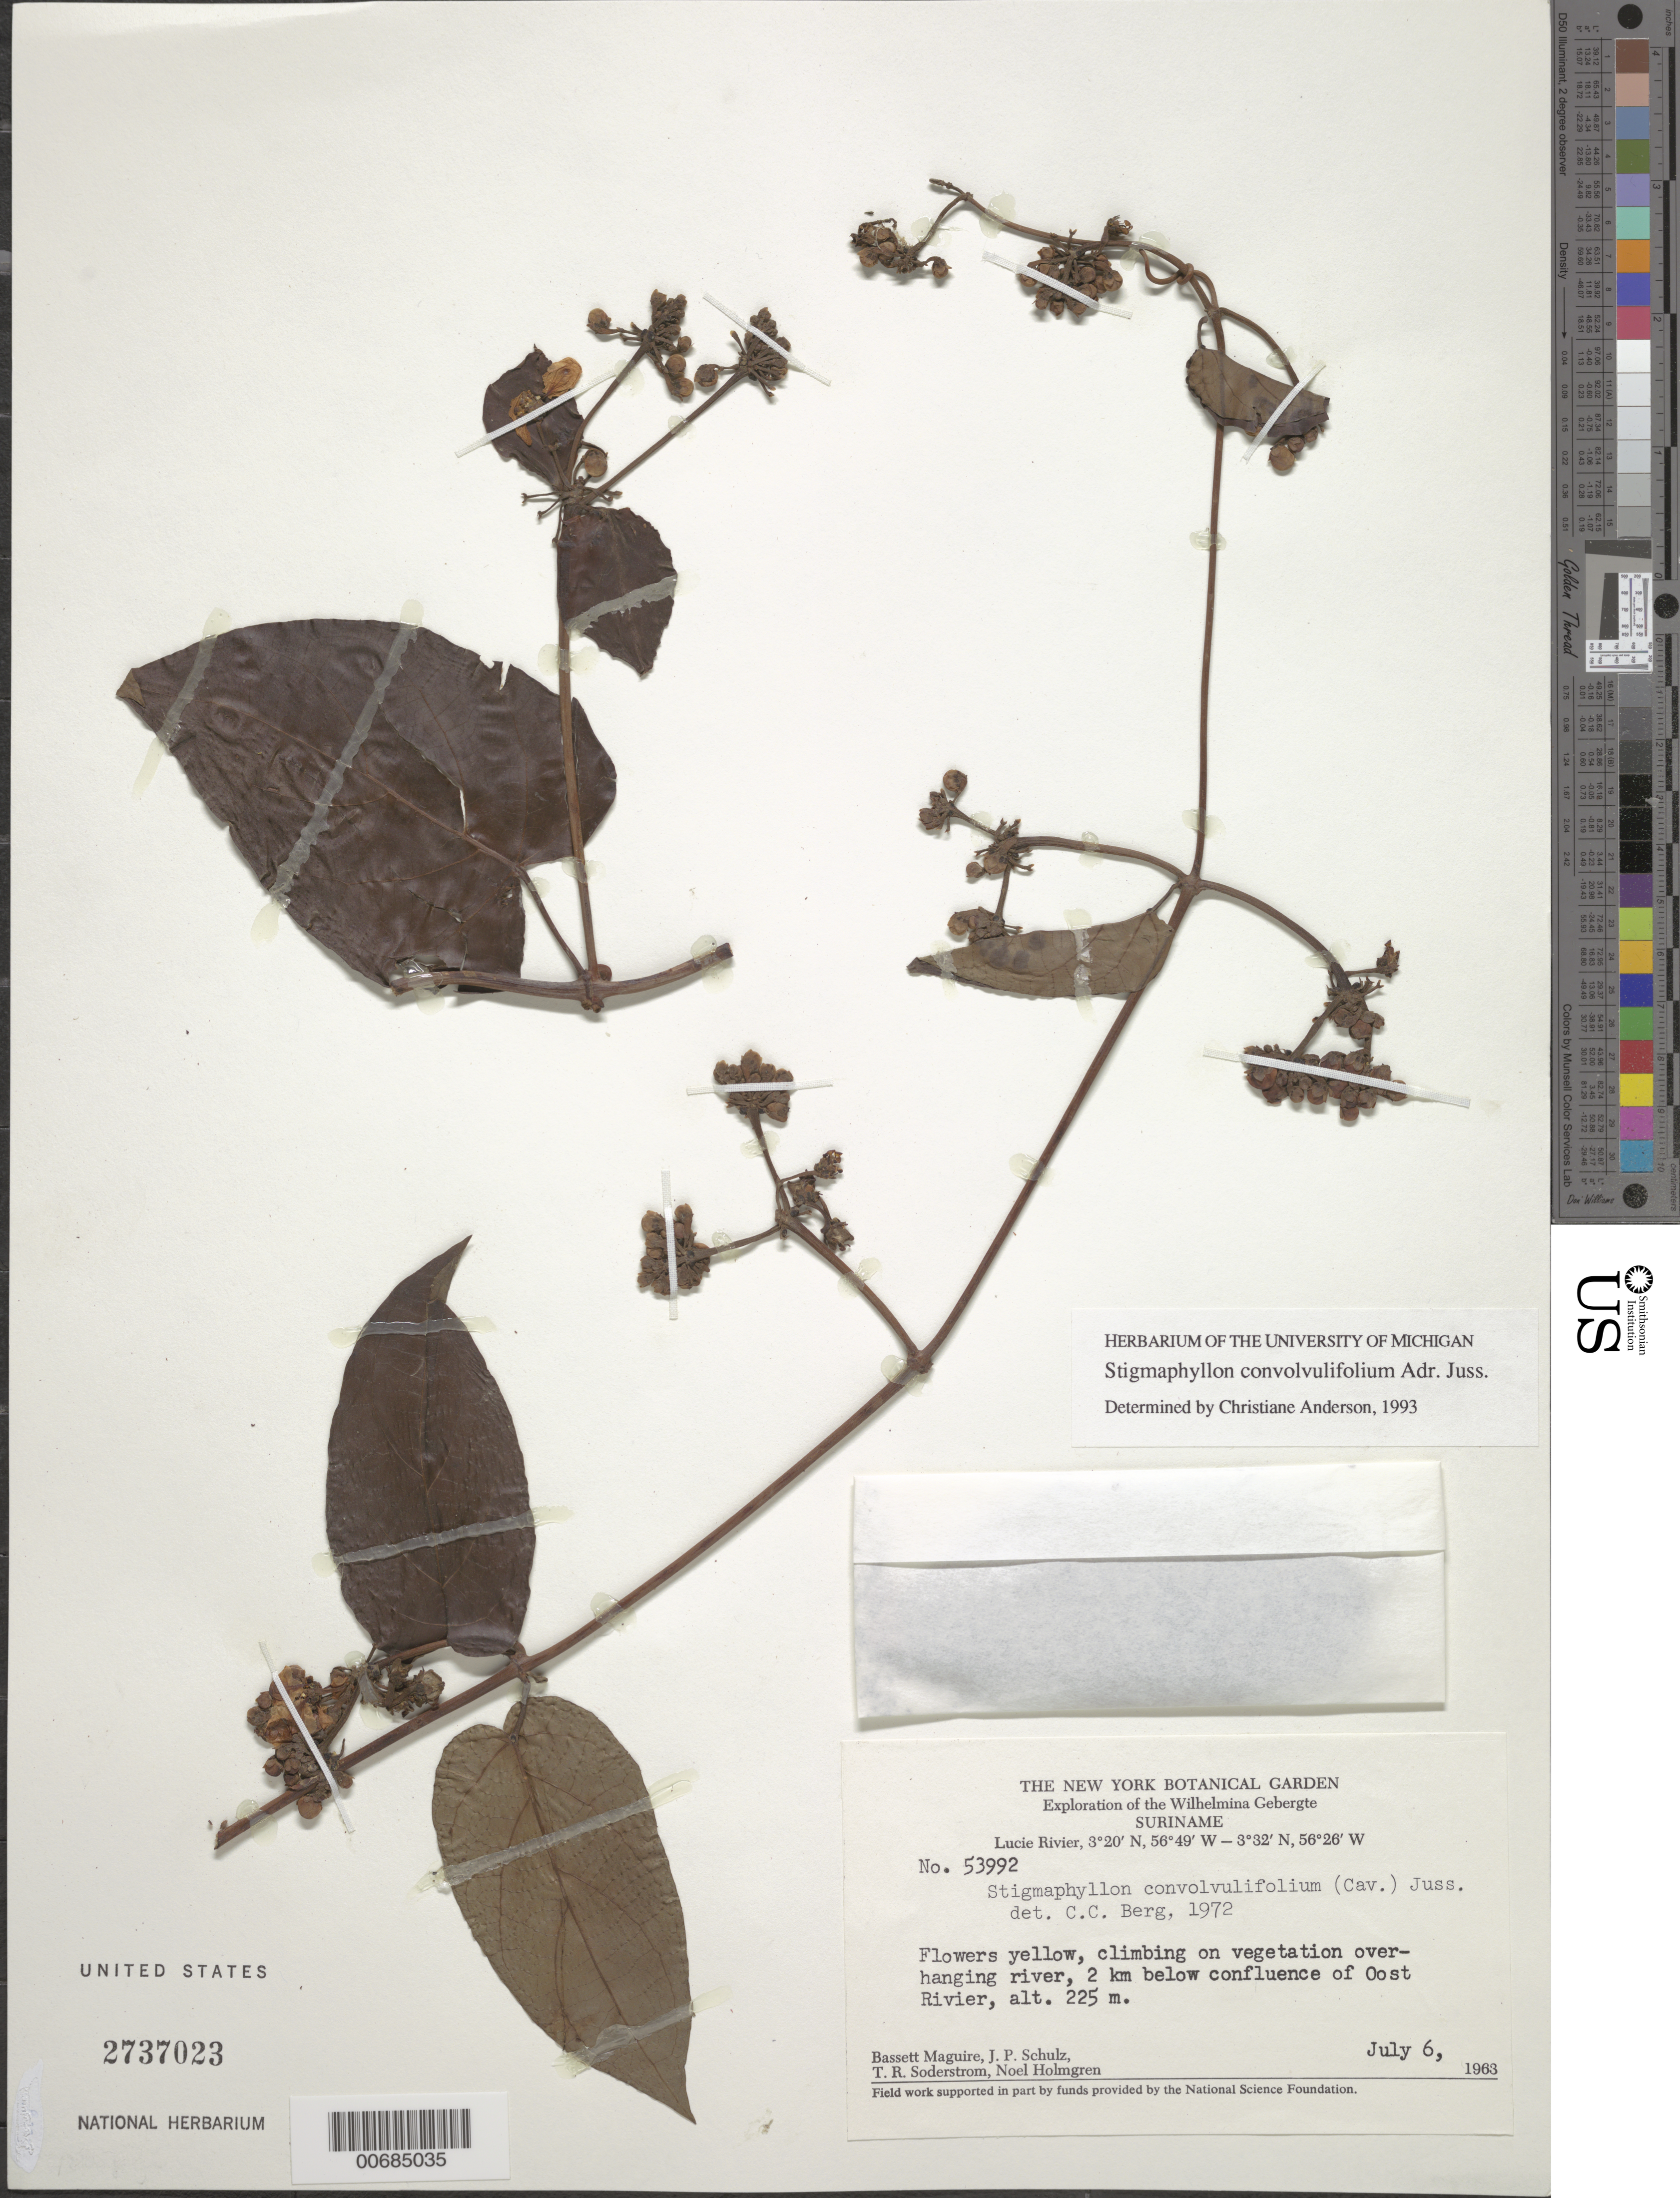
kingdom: Plantae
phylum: Tracheophyta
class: Magnoliopsida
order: Malpighiales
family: Malpighiaceae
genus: Stigmaphyllon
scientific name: Stigmaphyllon convolvulifolium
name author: A. Juss.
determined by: Anderson, C.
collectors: B. Maguire, J. P. Schulz, T. R. Soderstrom & N. H. Holmgren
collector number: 53992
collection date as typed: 6-Jul-63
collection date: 1963-07-06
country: Suriname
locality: Lucie R., 2 km below confluence with Oost R., Wilhelmina Gebergte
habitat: Overhanging river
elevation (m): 225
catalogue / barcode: US 2737023